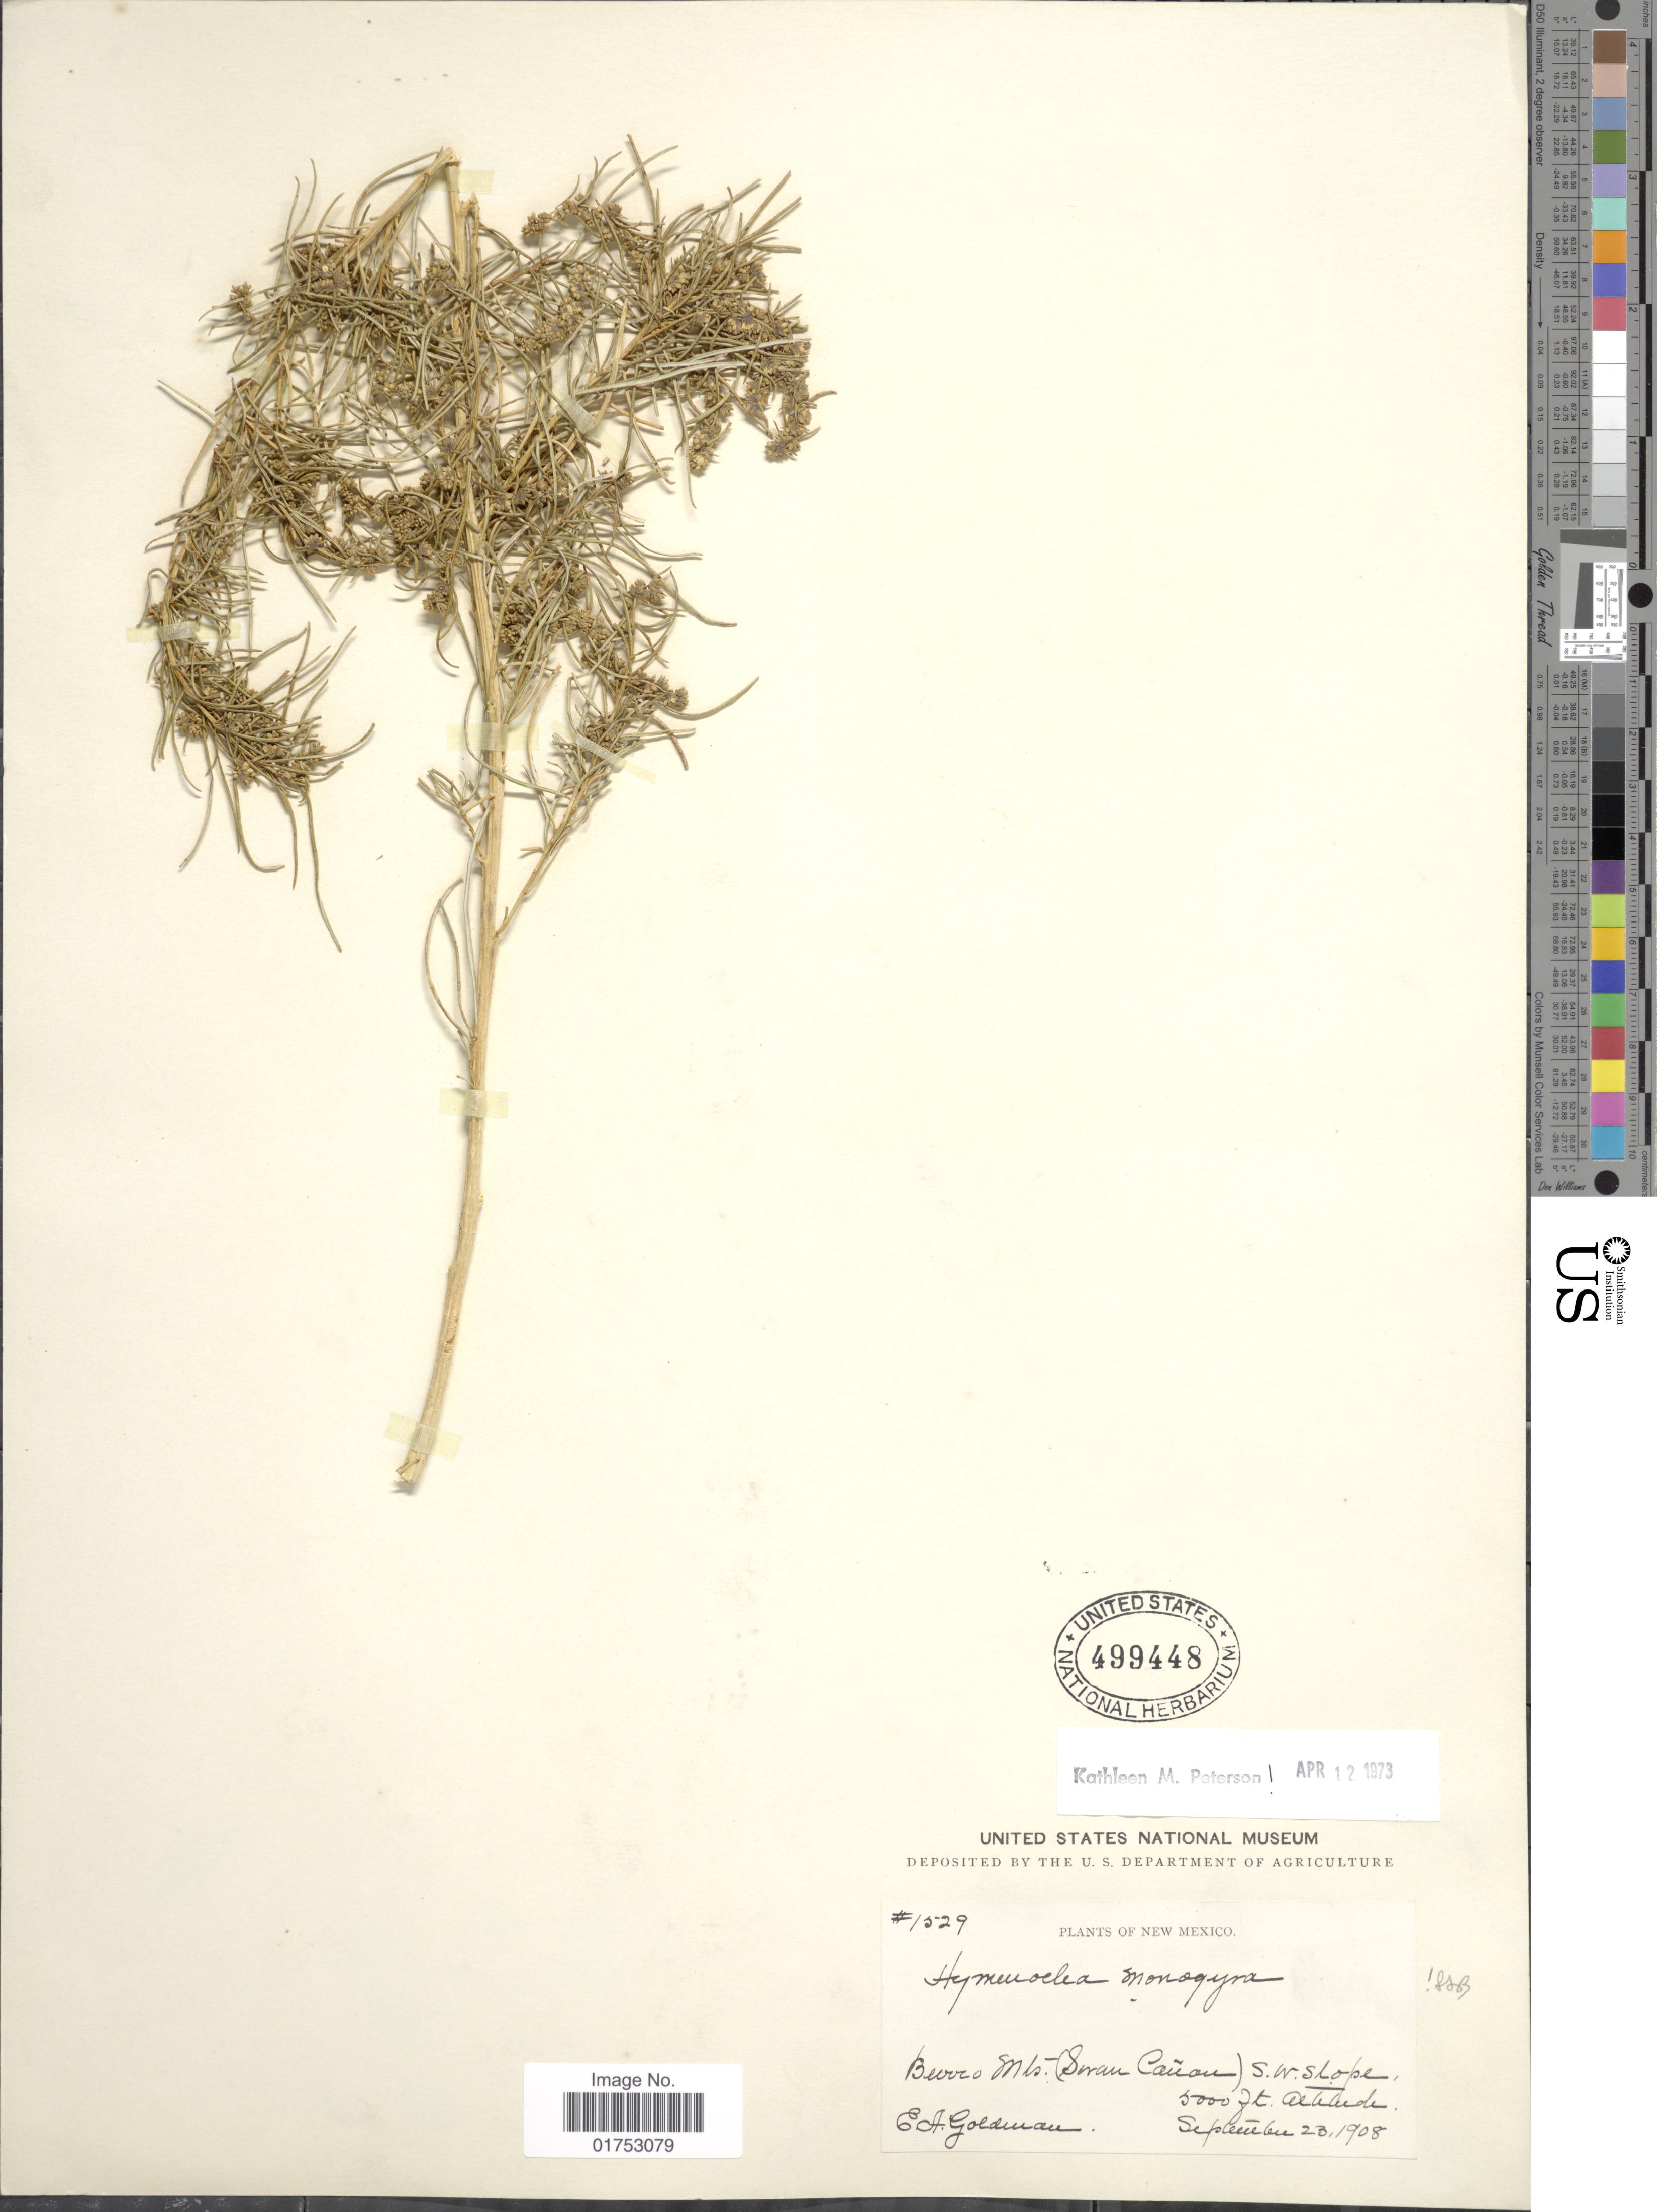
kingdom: Plantae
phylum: Tracheophyta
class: Magnoliopsida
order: Asterales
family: Asteraceae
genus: Hymenoclea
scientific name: Hymenoclea monogyra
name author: Torr. & A. Gray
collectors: E. A. Goldman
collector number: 1529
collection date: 1908-09-23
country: United States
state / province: New Mexico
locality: Burro Mts. (Soran Canon), S. W. slope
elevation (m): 1524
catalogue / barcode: US 499448